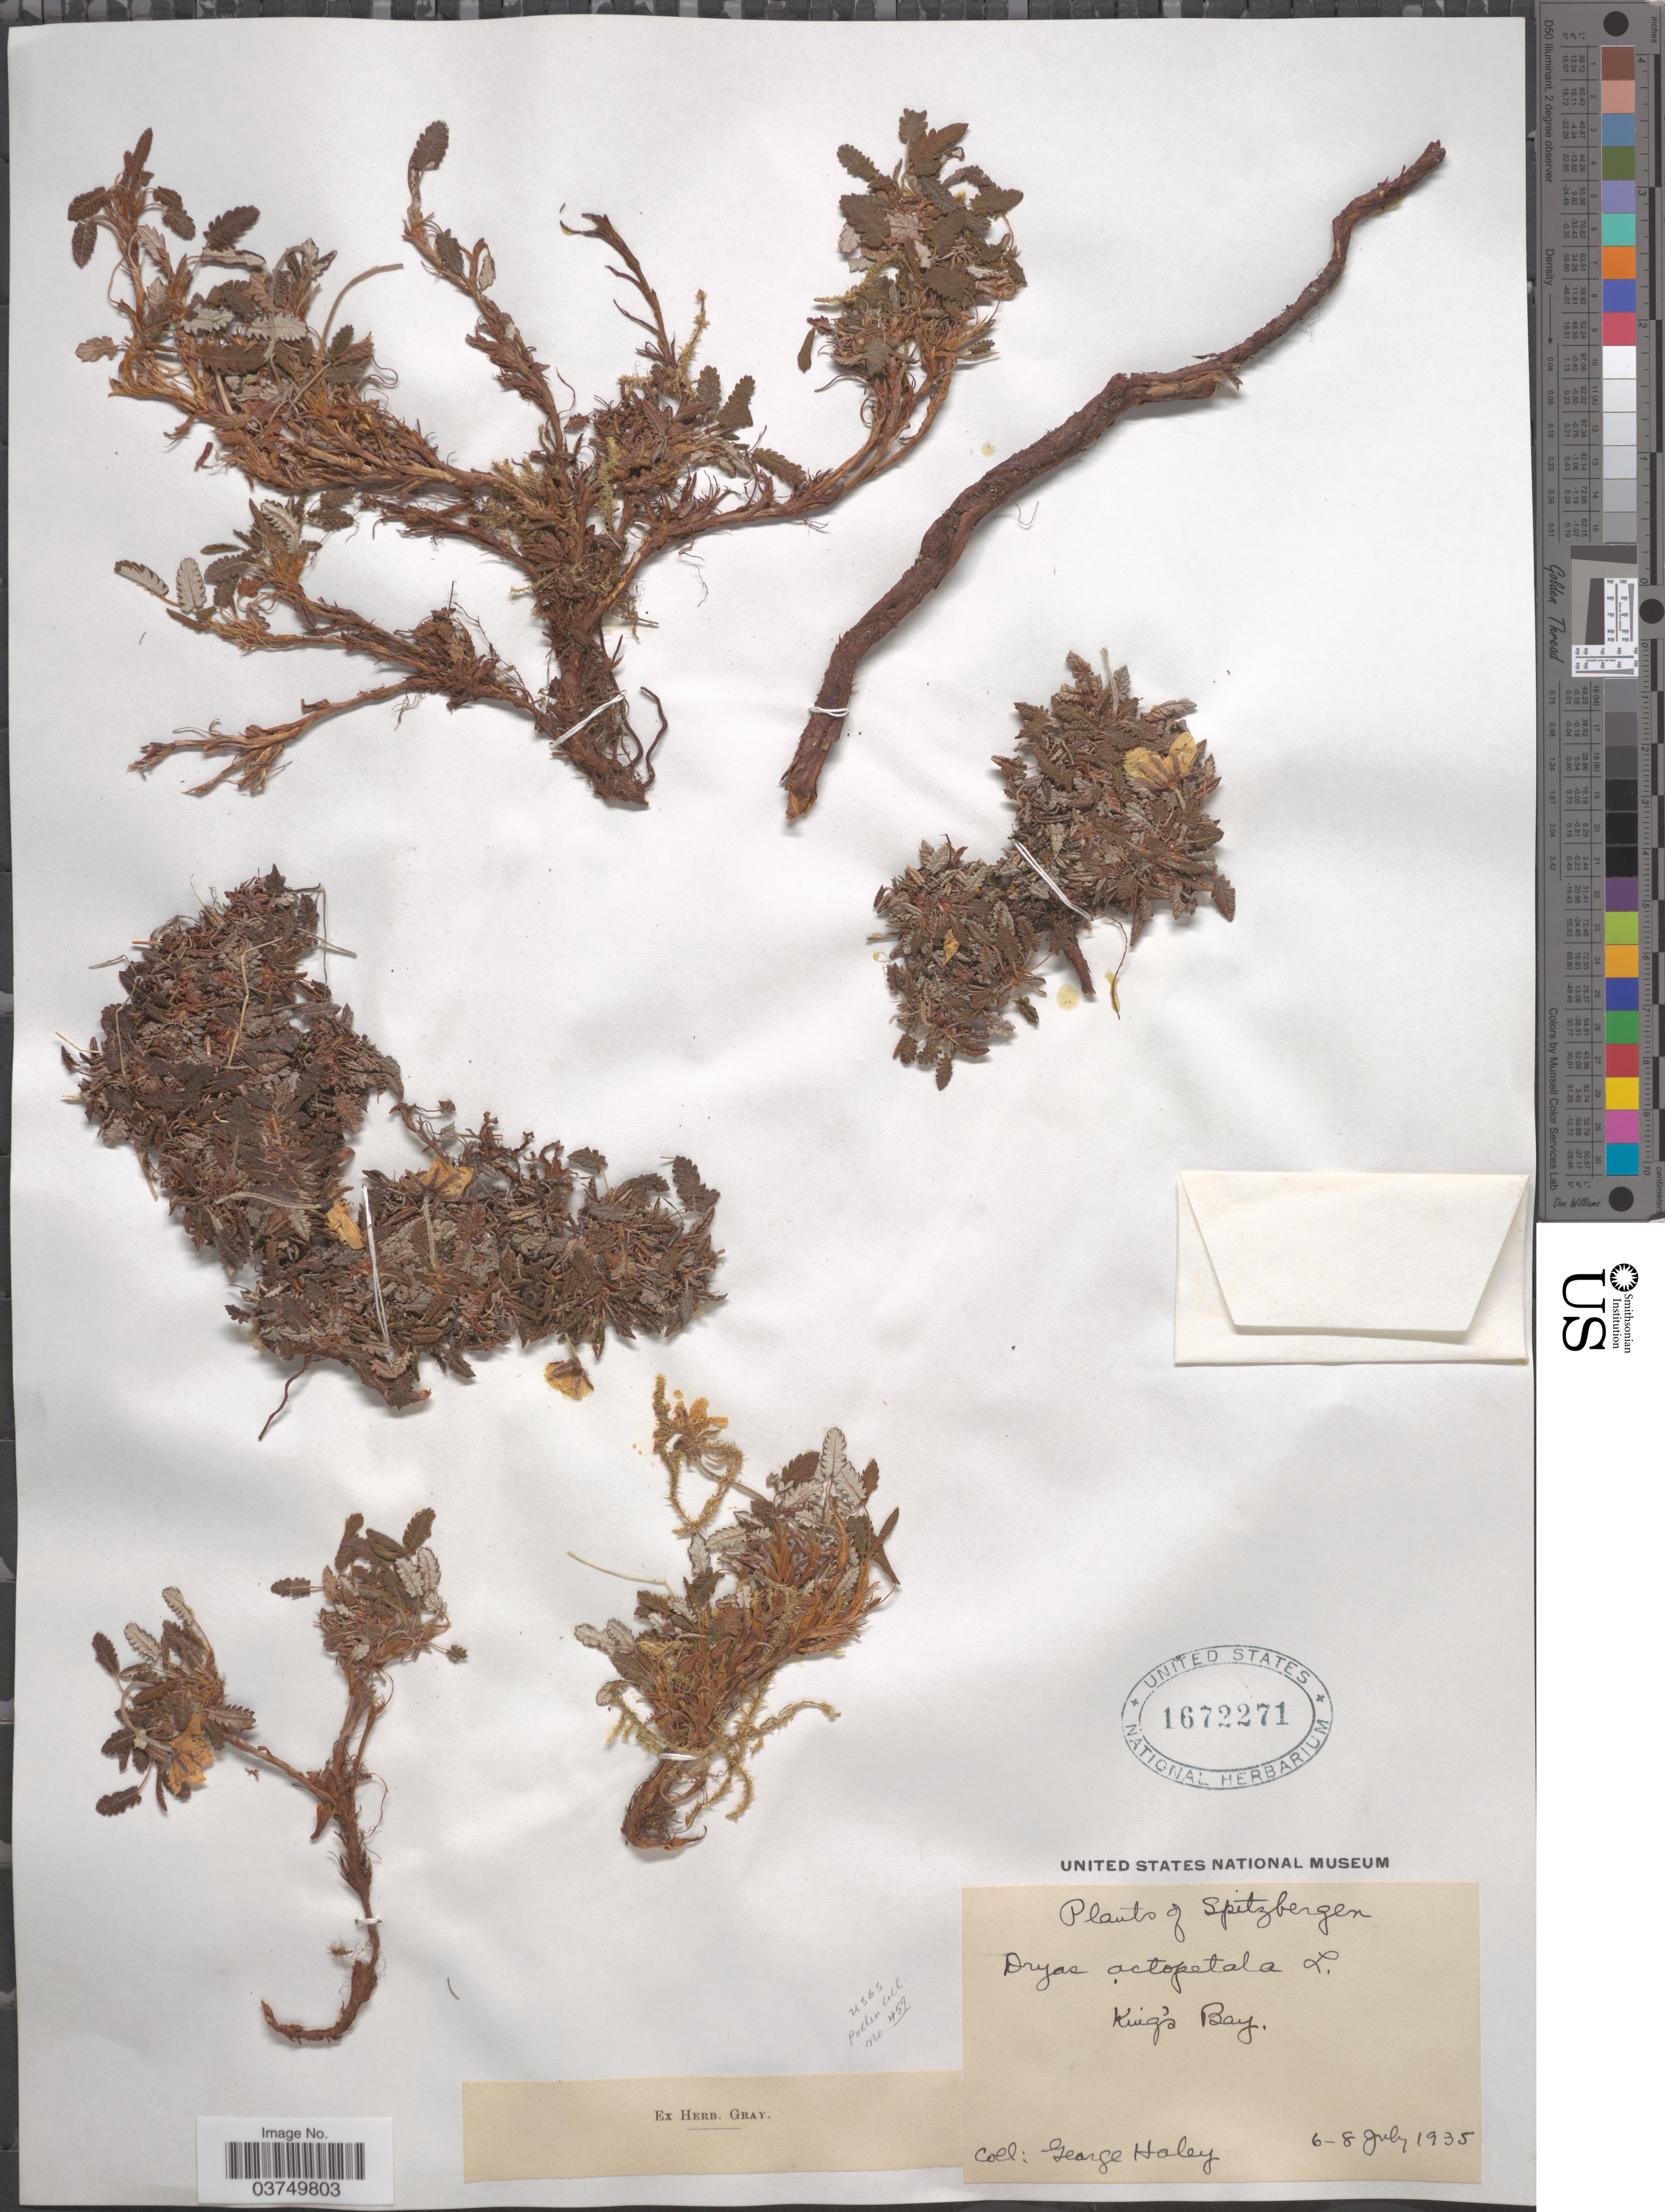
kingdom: Plantae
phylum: Tracheophyta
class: Magnoliopsida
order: Rosales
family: Rosaceae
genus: Dryas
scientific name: Dryas octopetala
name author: L.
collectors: G. Haley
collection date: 1935-07-06/1935-07-08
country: Norway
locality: Spitsbergen. King's Bay.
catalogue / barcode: US 1672271